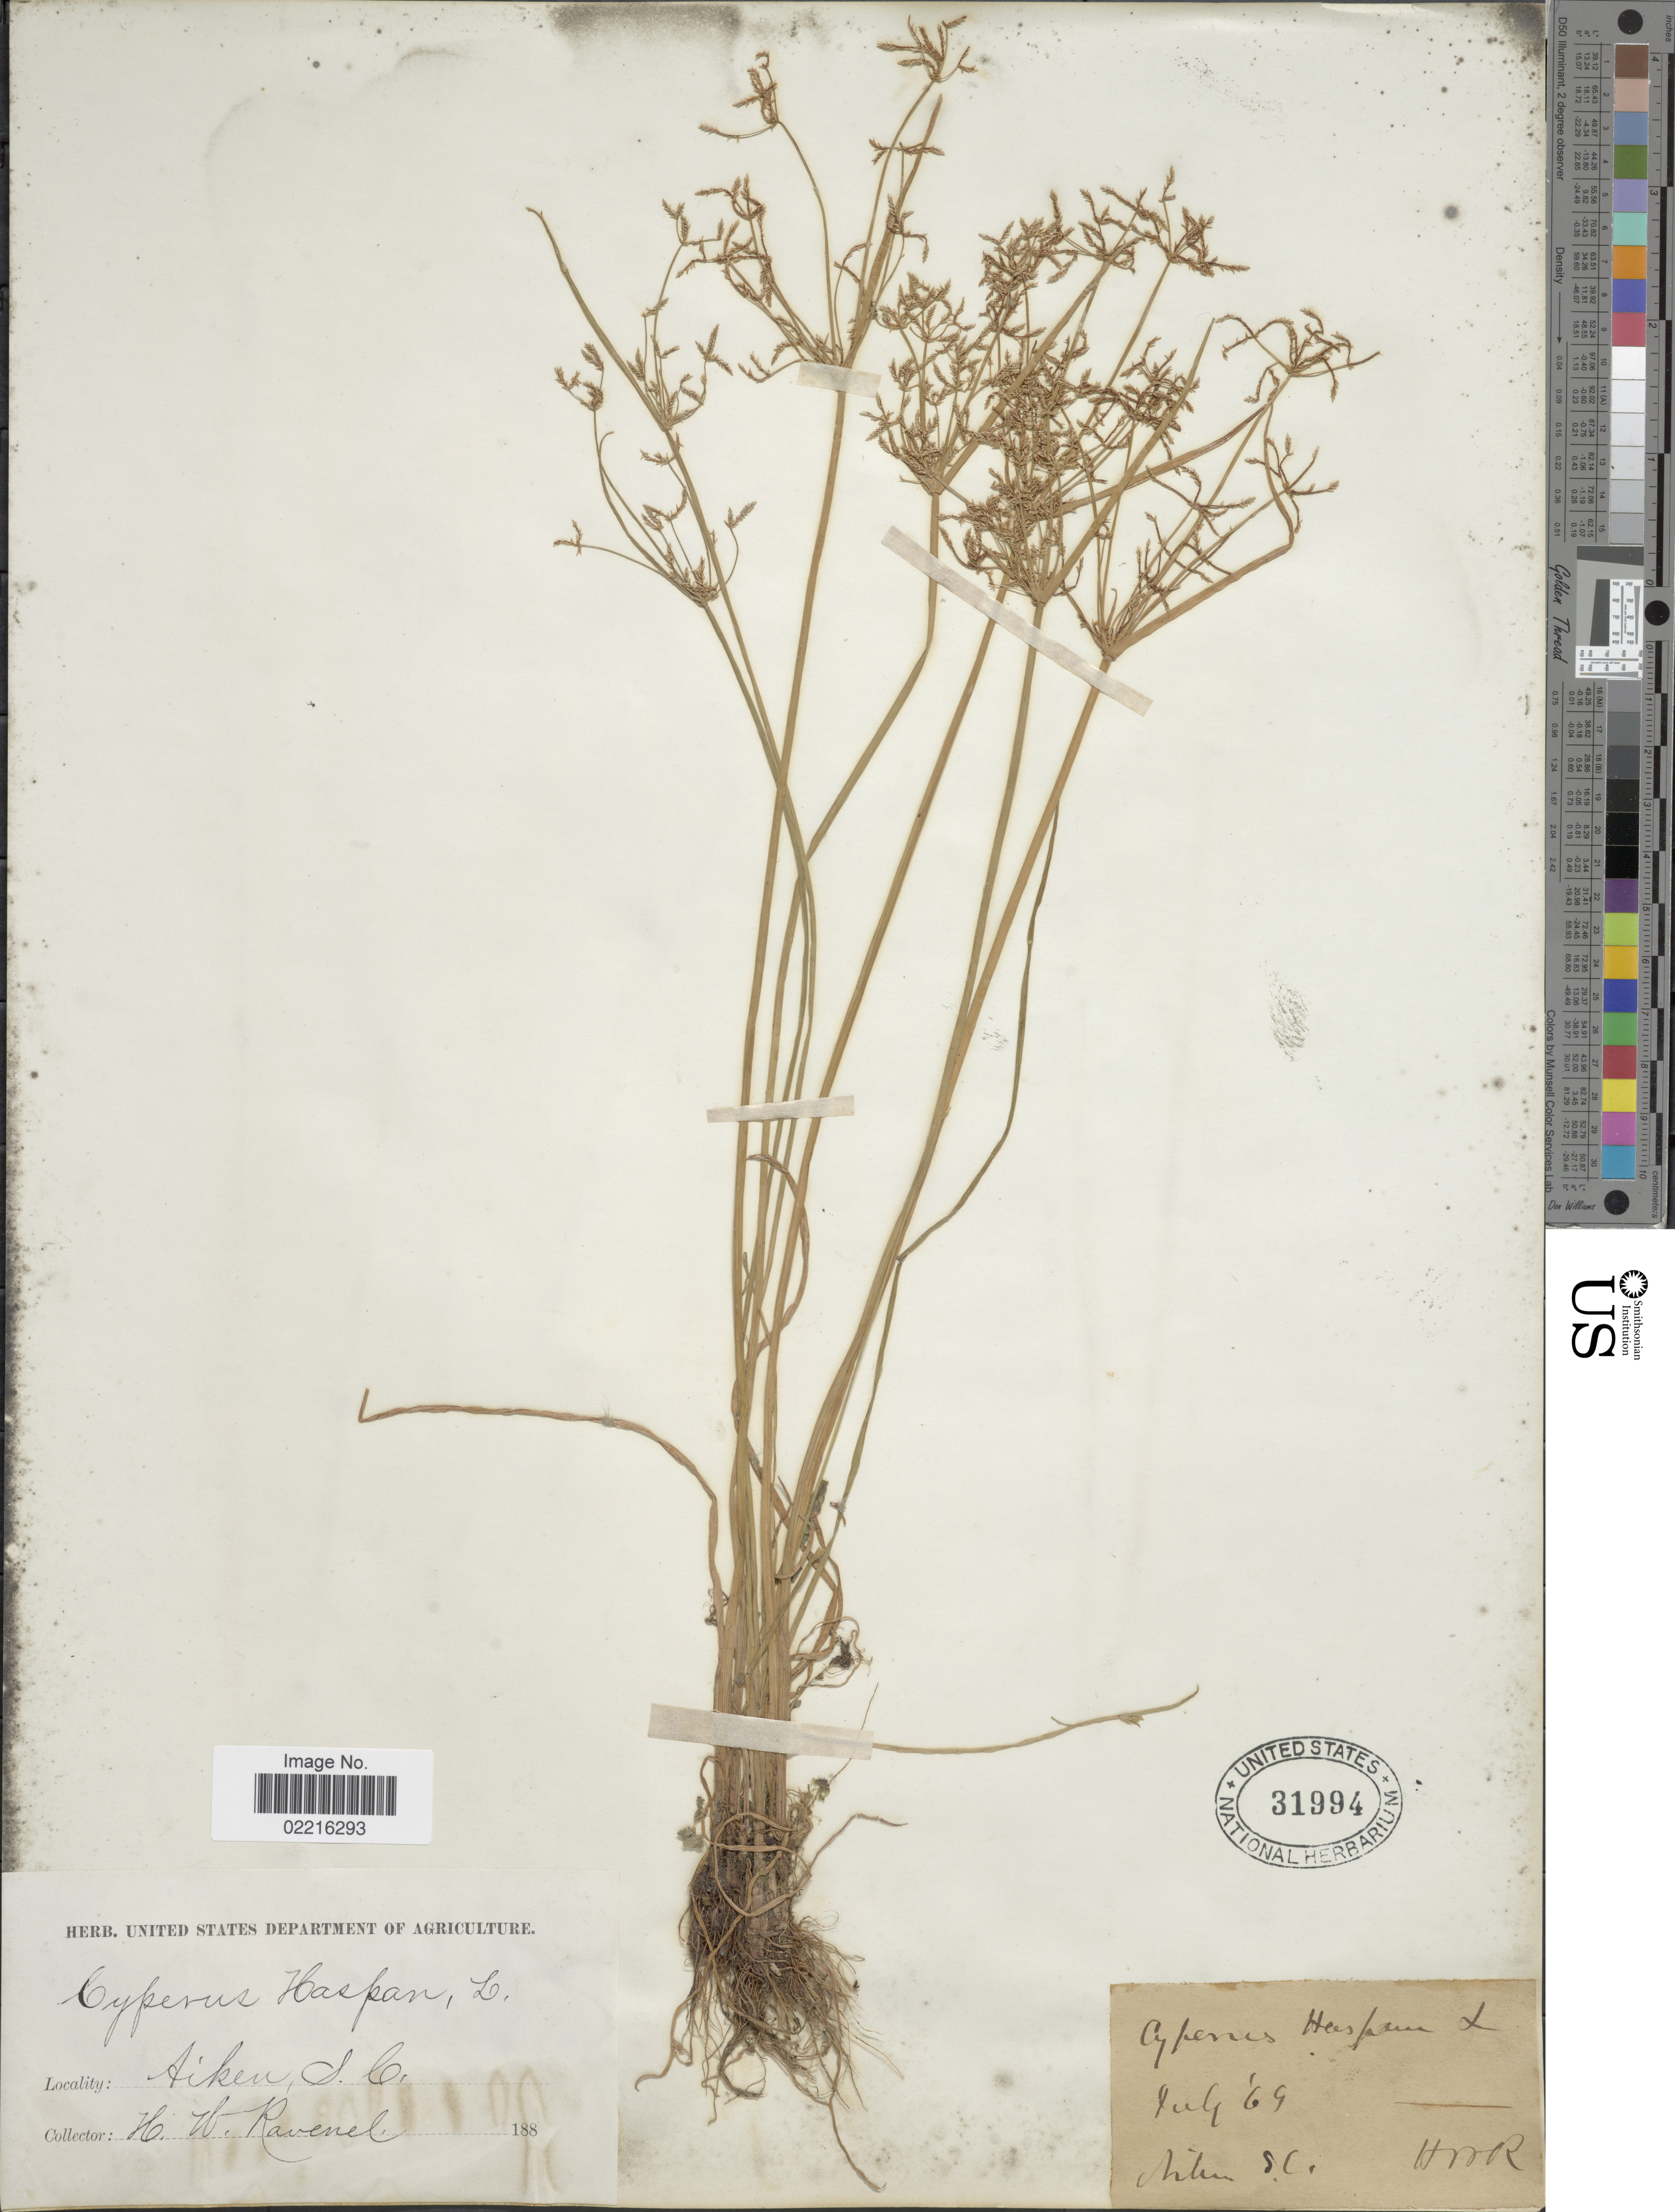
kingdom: Plantae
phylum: Tracheophyta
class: Liliopsida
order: Poales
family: Cyperaceae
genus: Cyperus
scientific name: Cyperus haspan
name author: L.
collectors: H. Ravenel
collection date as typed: Transcribed d/m/y: /7/69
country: United States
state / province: South Carolina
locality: Aiken, SC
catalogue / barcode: US 31994